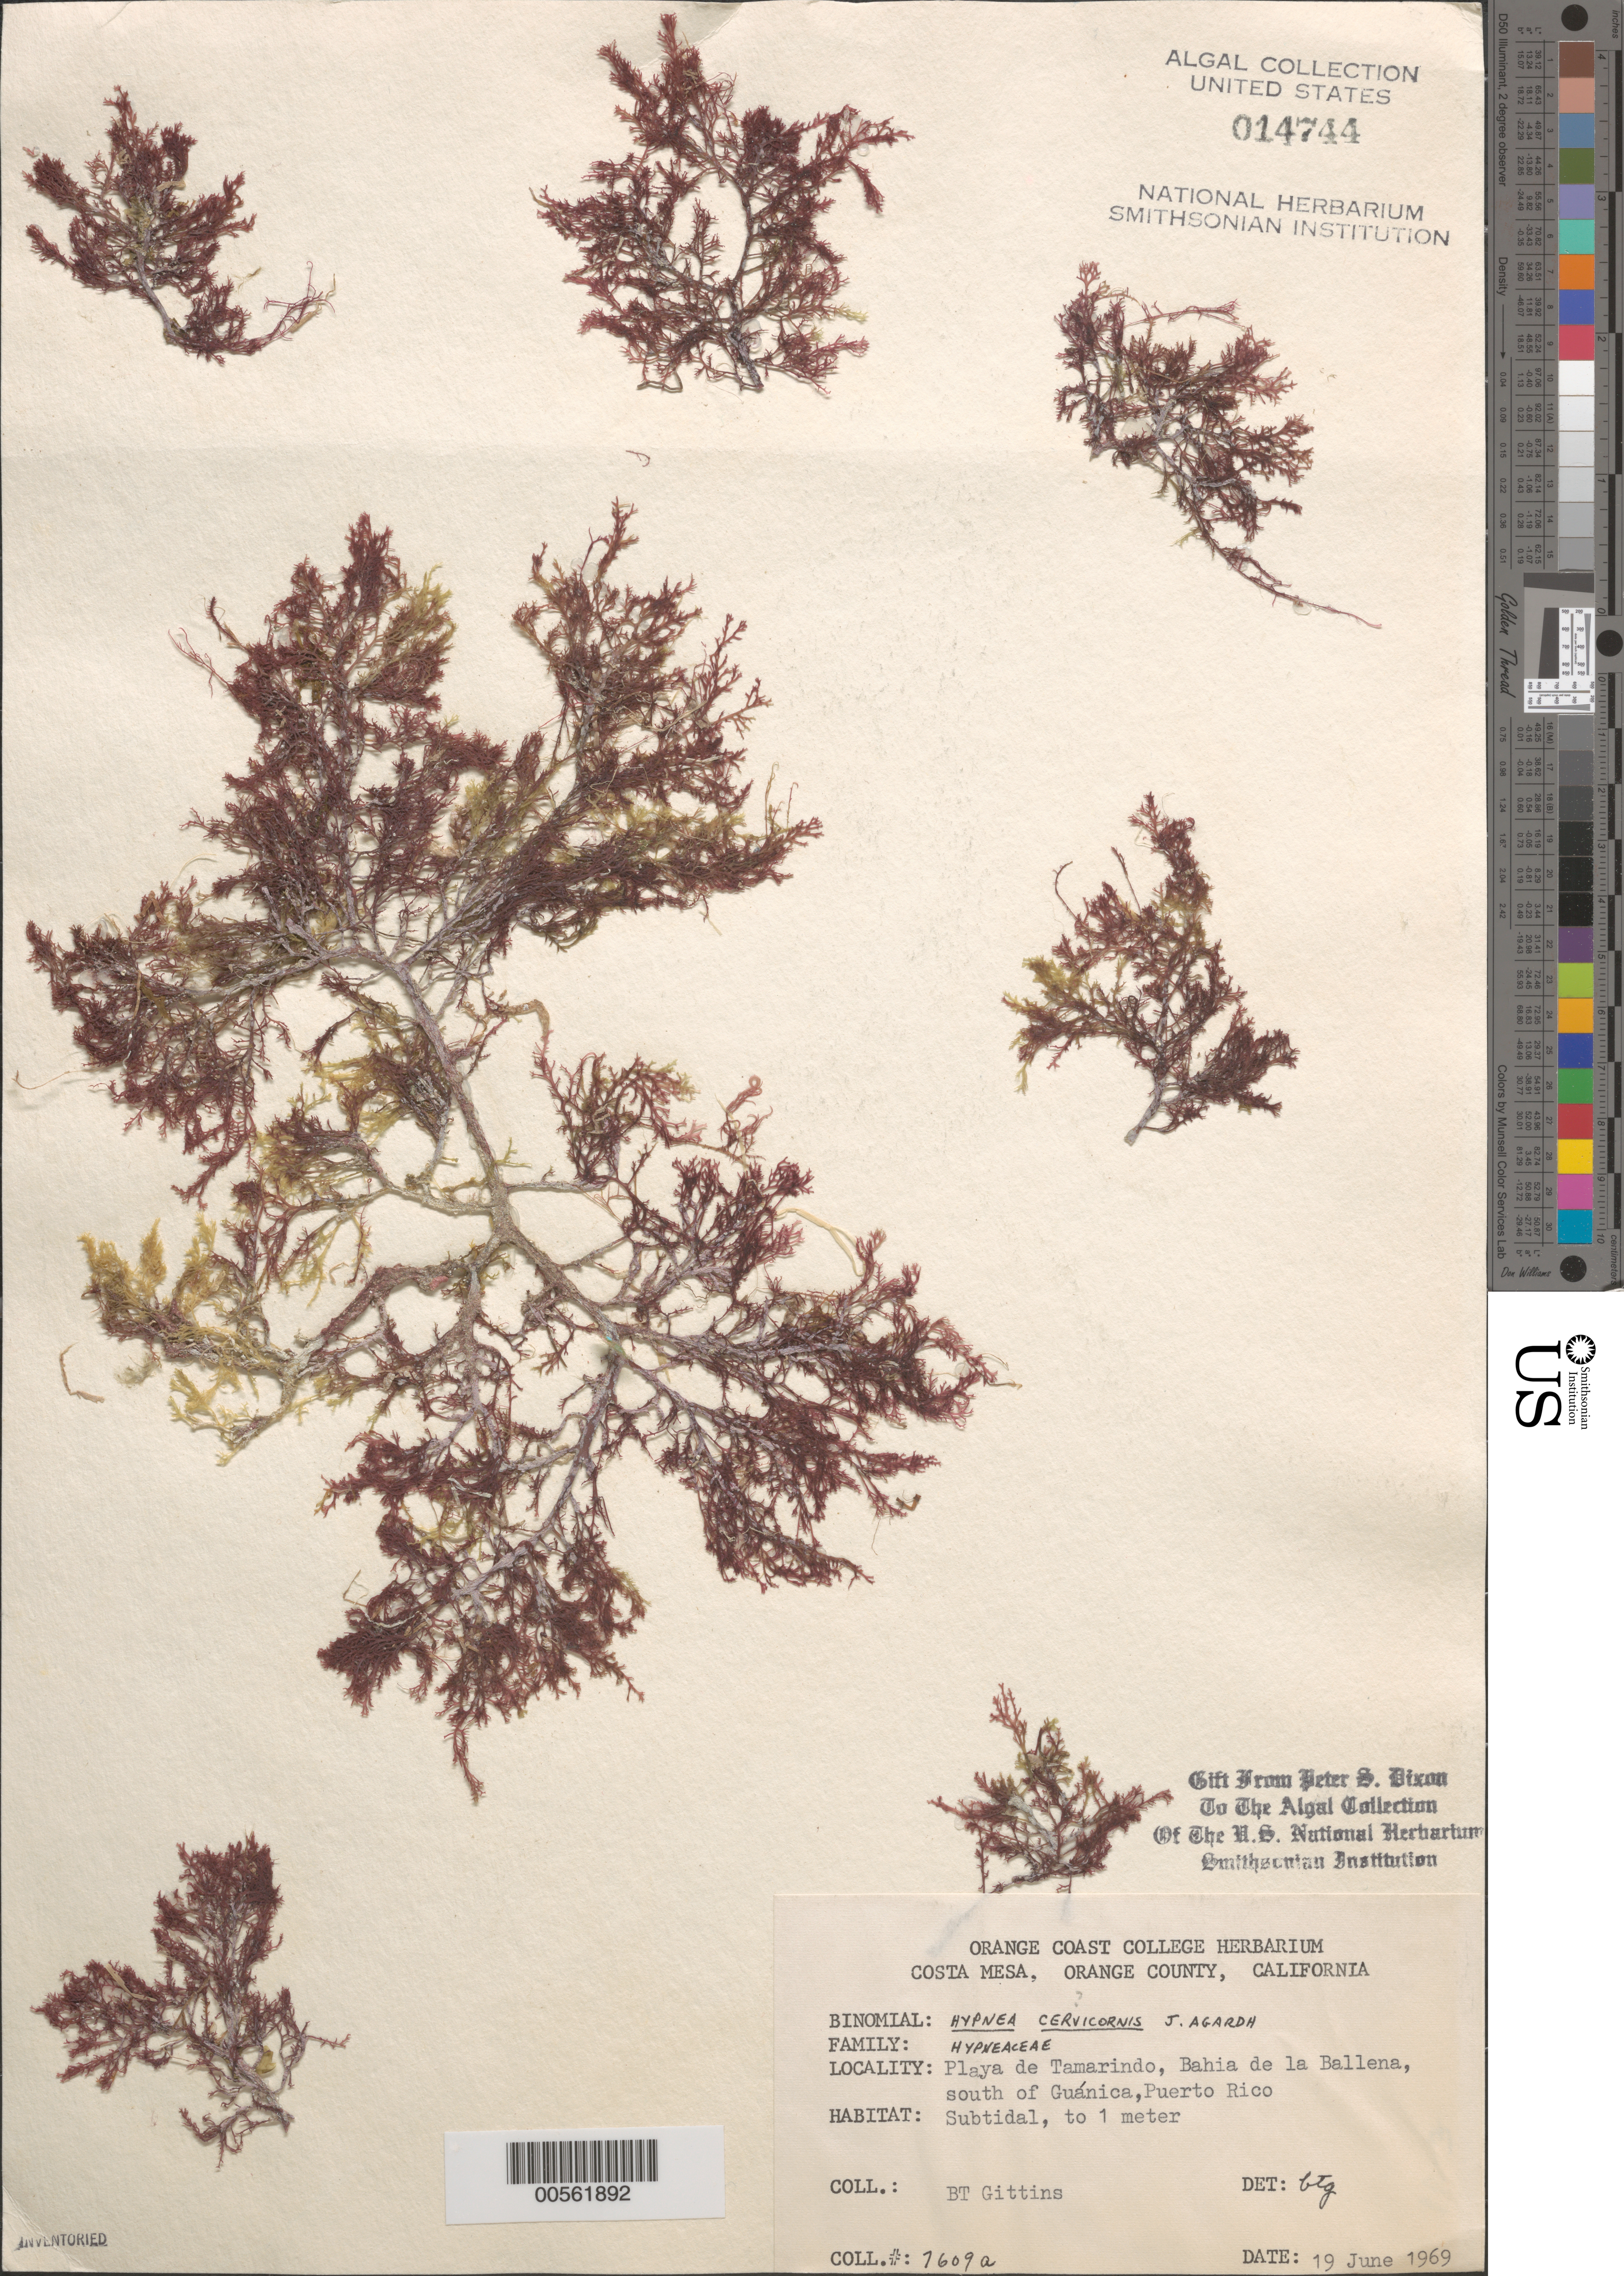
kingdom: Plantae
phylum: Rhodophyta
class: Florideophyceae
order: Gigartinales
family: Cystocloniaceae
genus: Hypnea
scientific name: Hypnea cervicornis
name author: J. Agardh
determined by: Gittins, B. T.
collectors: B. Gittins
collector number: BTG 7609a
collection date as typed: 19 Jun 1969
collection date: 1969-06-19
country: Puerto Rico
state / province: Guanica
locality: Playa de tamarindo, bahia de la ballena, south of guanica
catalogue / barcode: US 14744